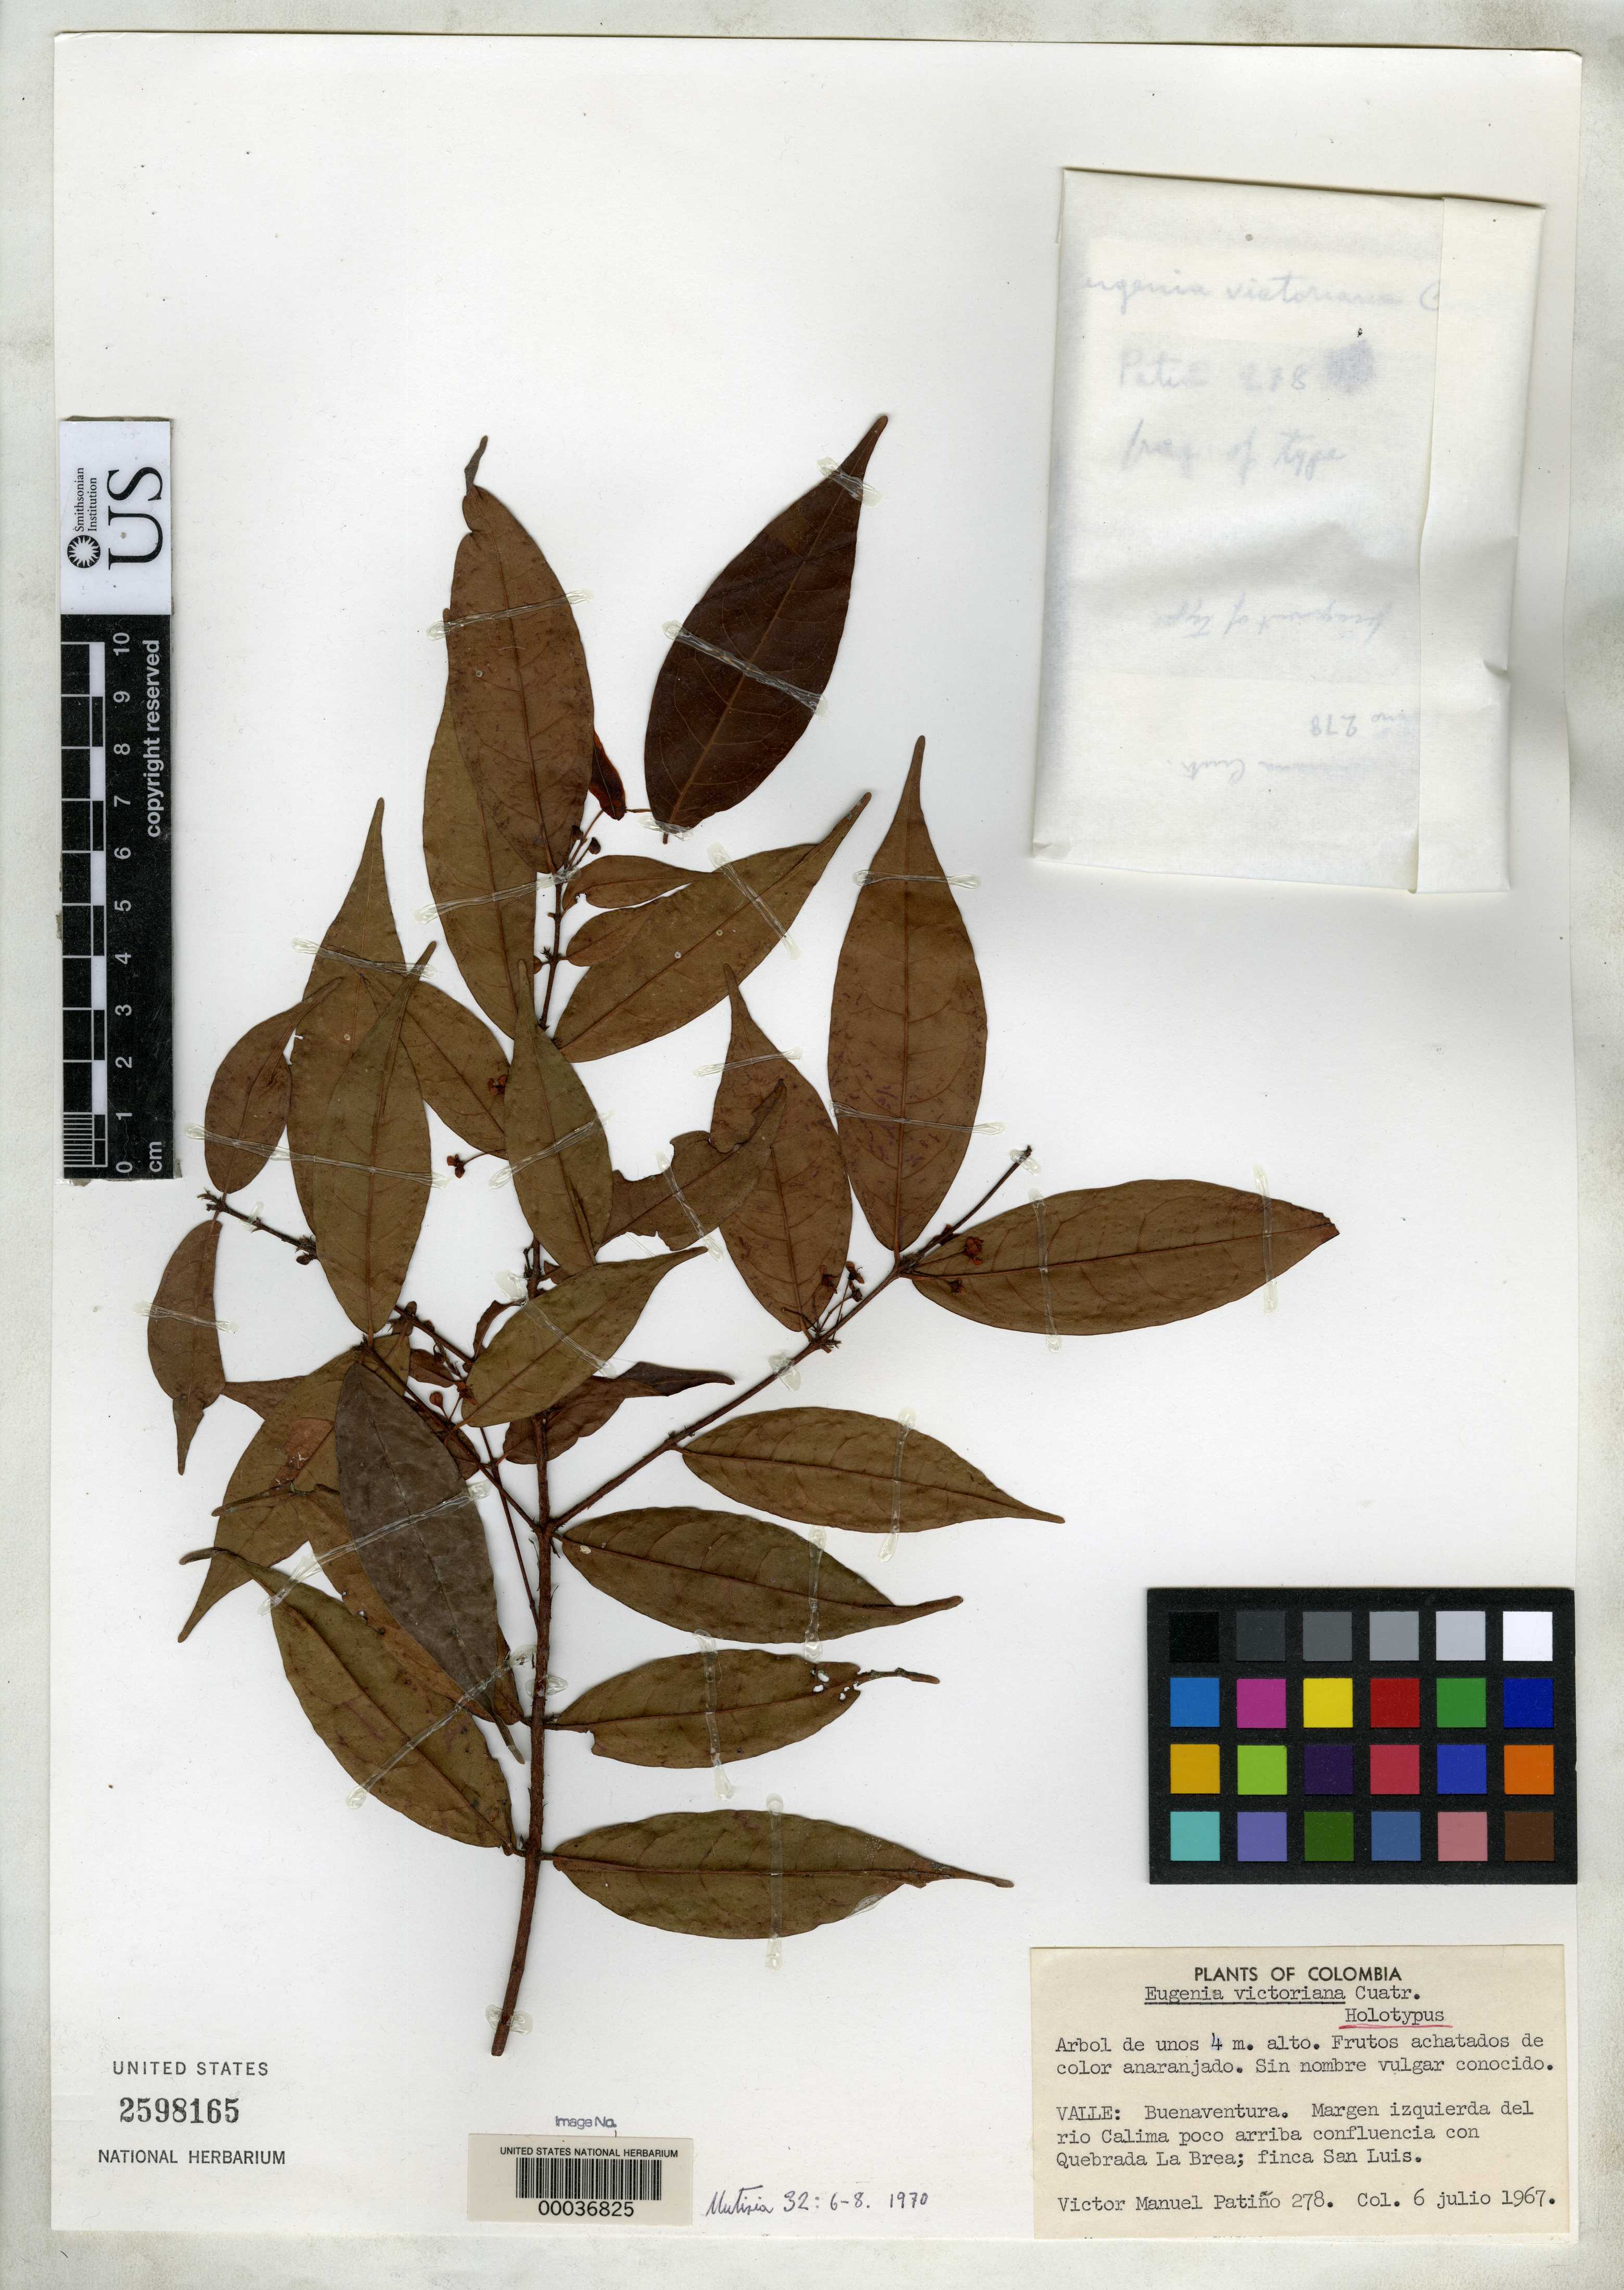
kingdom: Plantae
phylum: Tracheophyta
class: Magnoliopsida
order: Myrtales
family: Myrtaceae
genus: Eugenia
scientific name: Eugenia victoriana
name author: Cuatrec.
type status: Holotype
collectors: V. Patino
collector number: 278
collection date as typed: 06 Jul 1967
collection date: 1967-07-06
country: Colombia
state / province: Valle del Cauca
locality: Buena Ventura, Margen Izquierda del Rio Calima PocoArriba confluencie con Quebrada La Brea, Finca San Luis.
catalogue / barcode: US 2598165